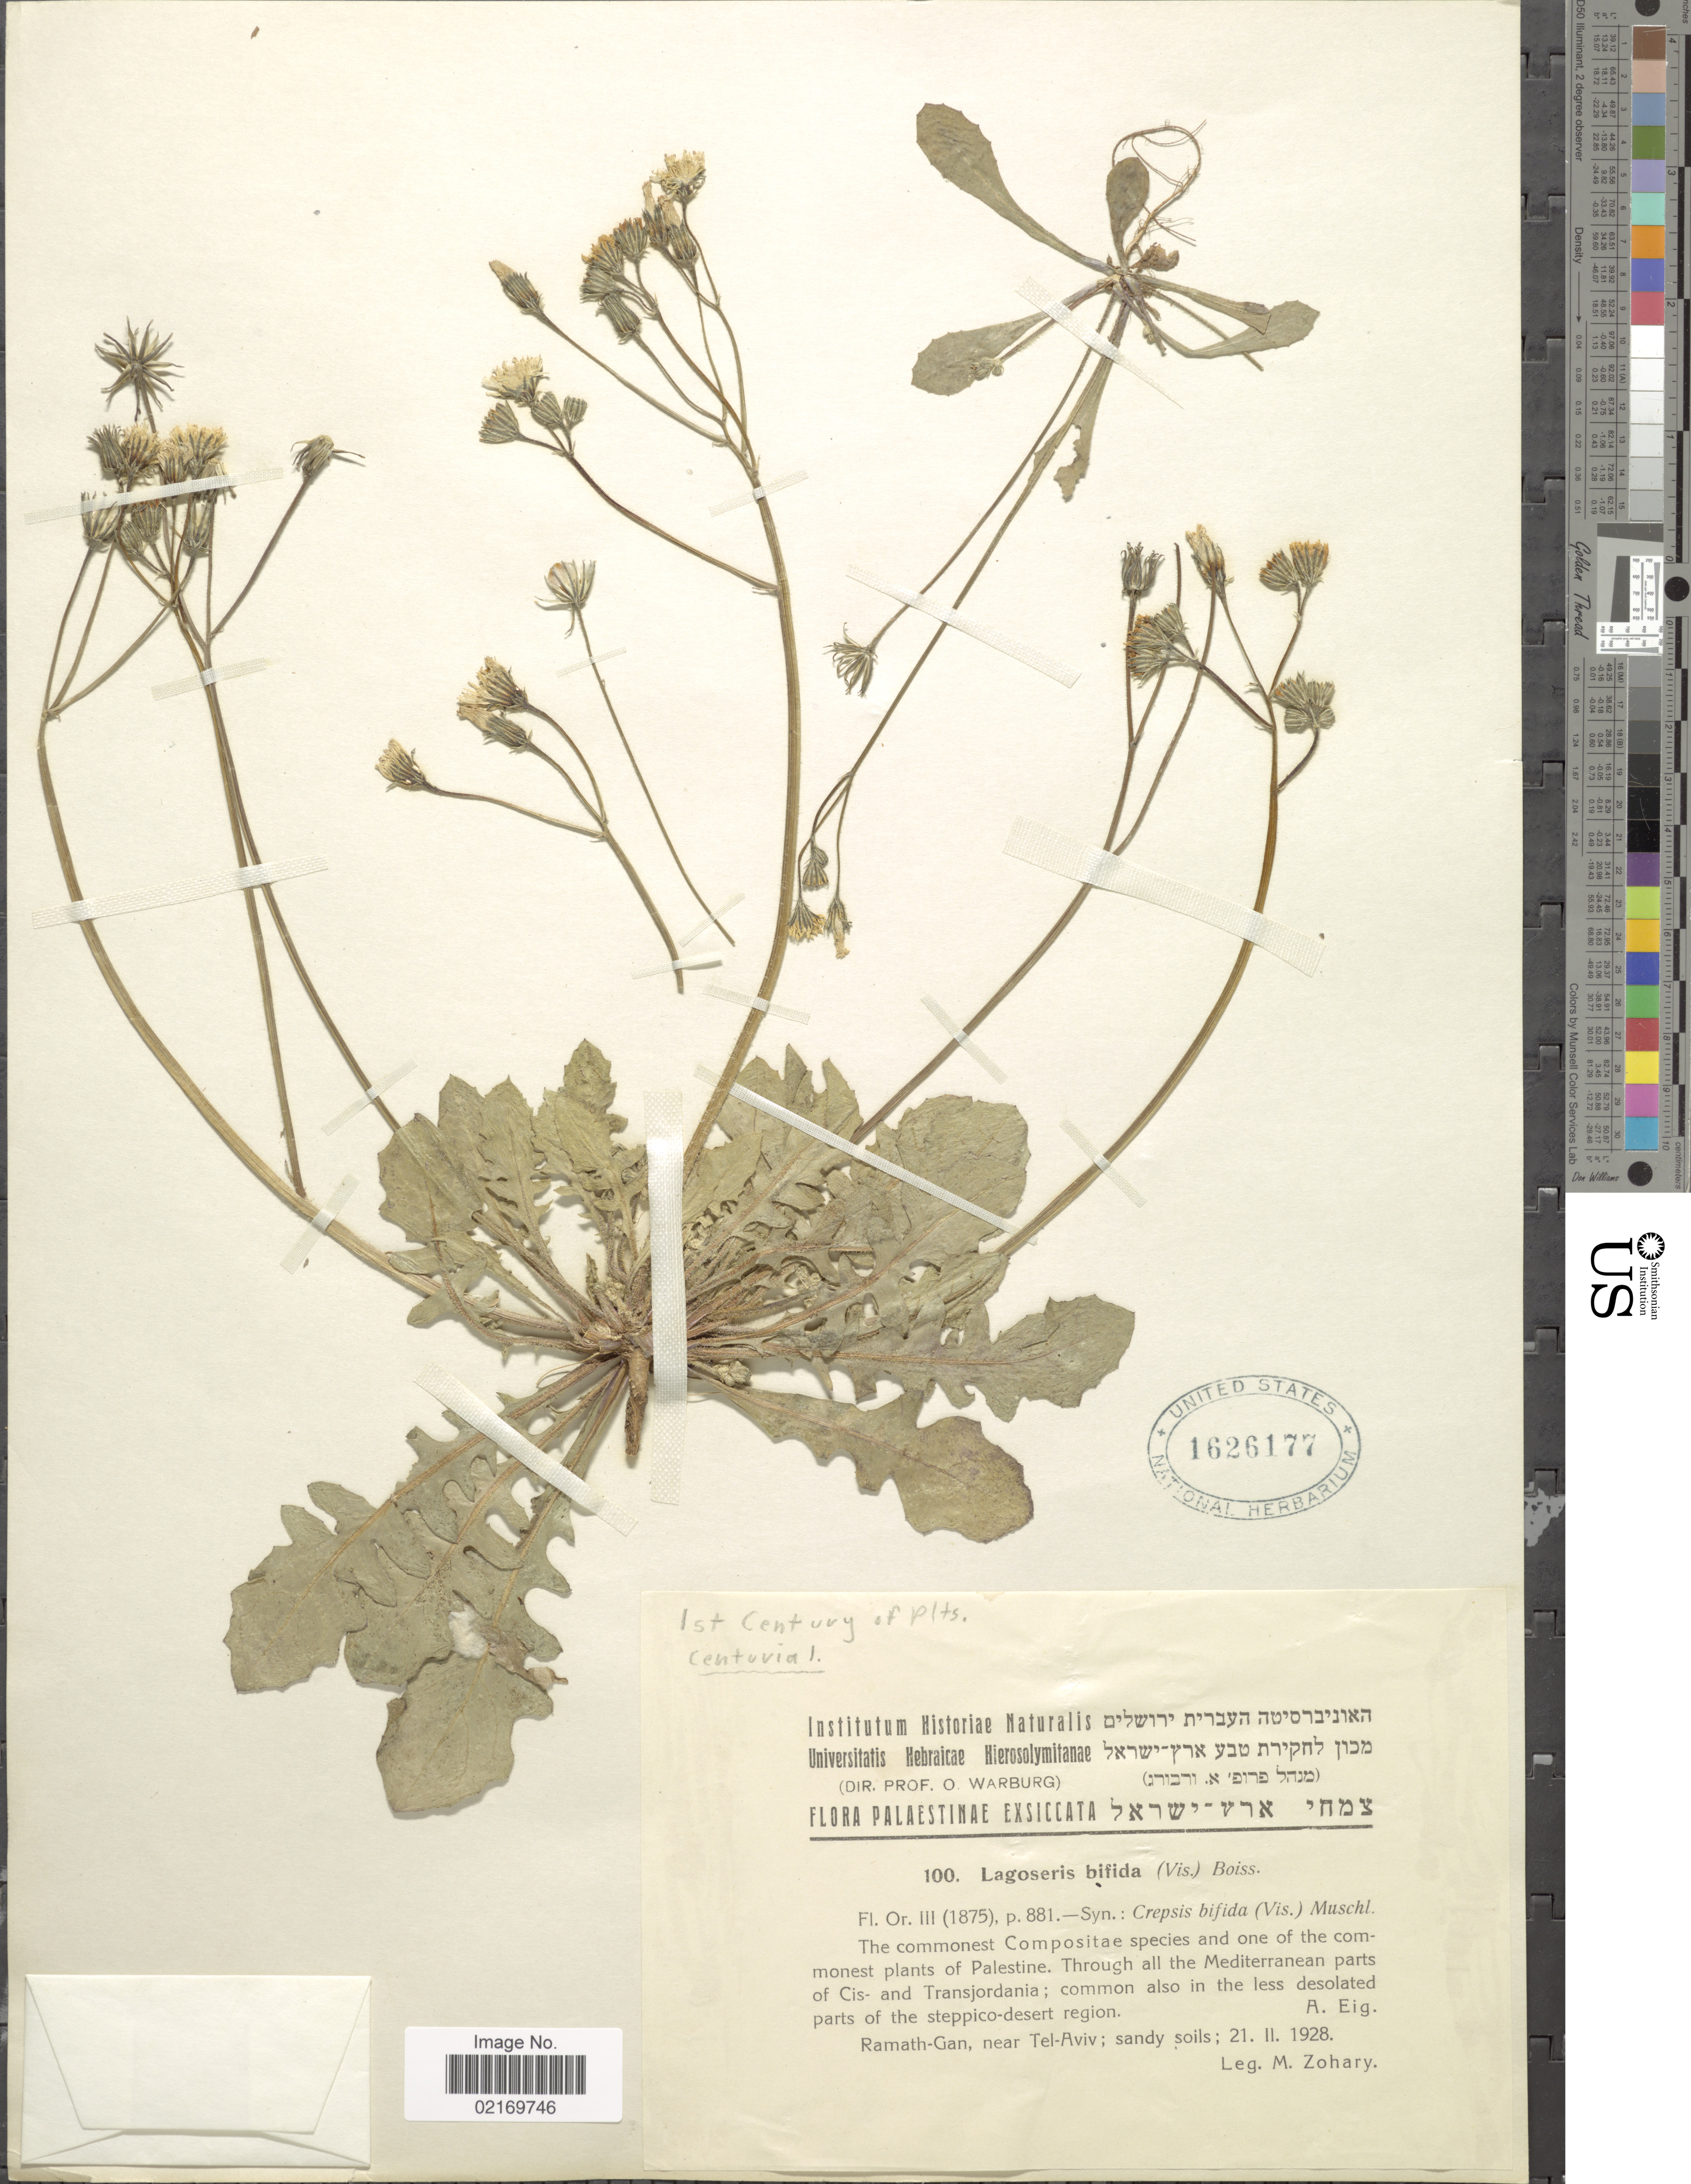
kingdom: Plantae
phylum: Tracheophyta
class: Magnoliopsida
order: Asterales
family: Asteraceae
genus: Crepis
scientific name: Crepis sancta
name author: (L.) Bornm.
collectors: M. Zohary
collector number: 100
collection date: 1928-02-21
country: Israel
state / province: Tel Aviv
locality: Palaestinae, Ramath-Gan, near Tel-Aviv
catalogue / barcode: US 1626177